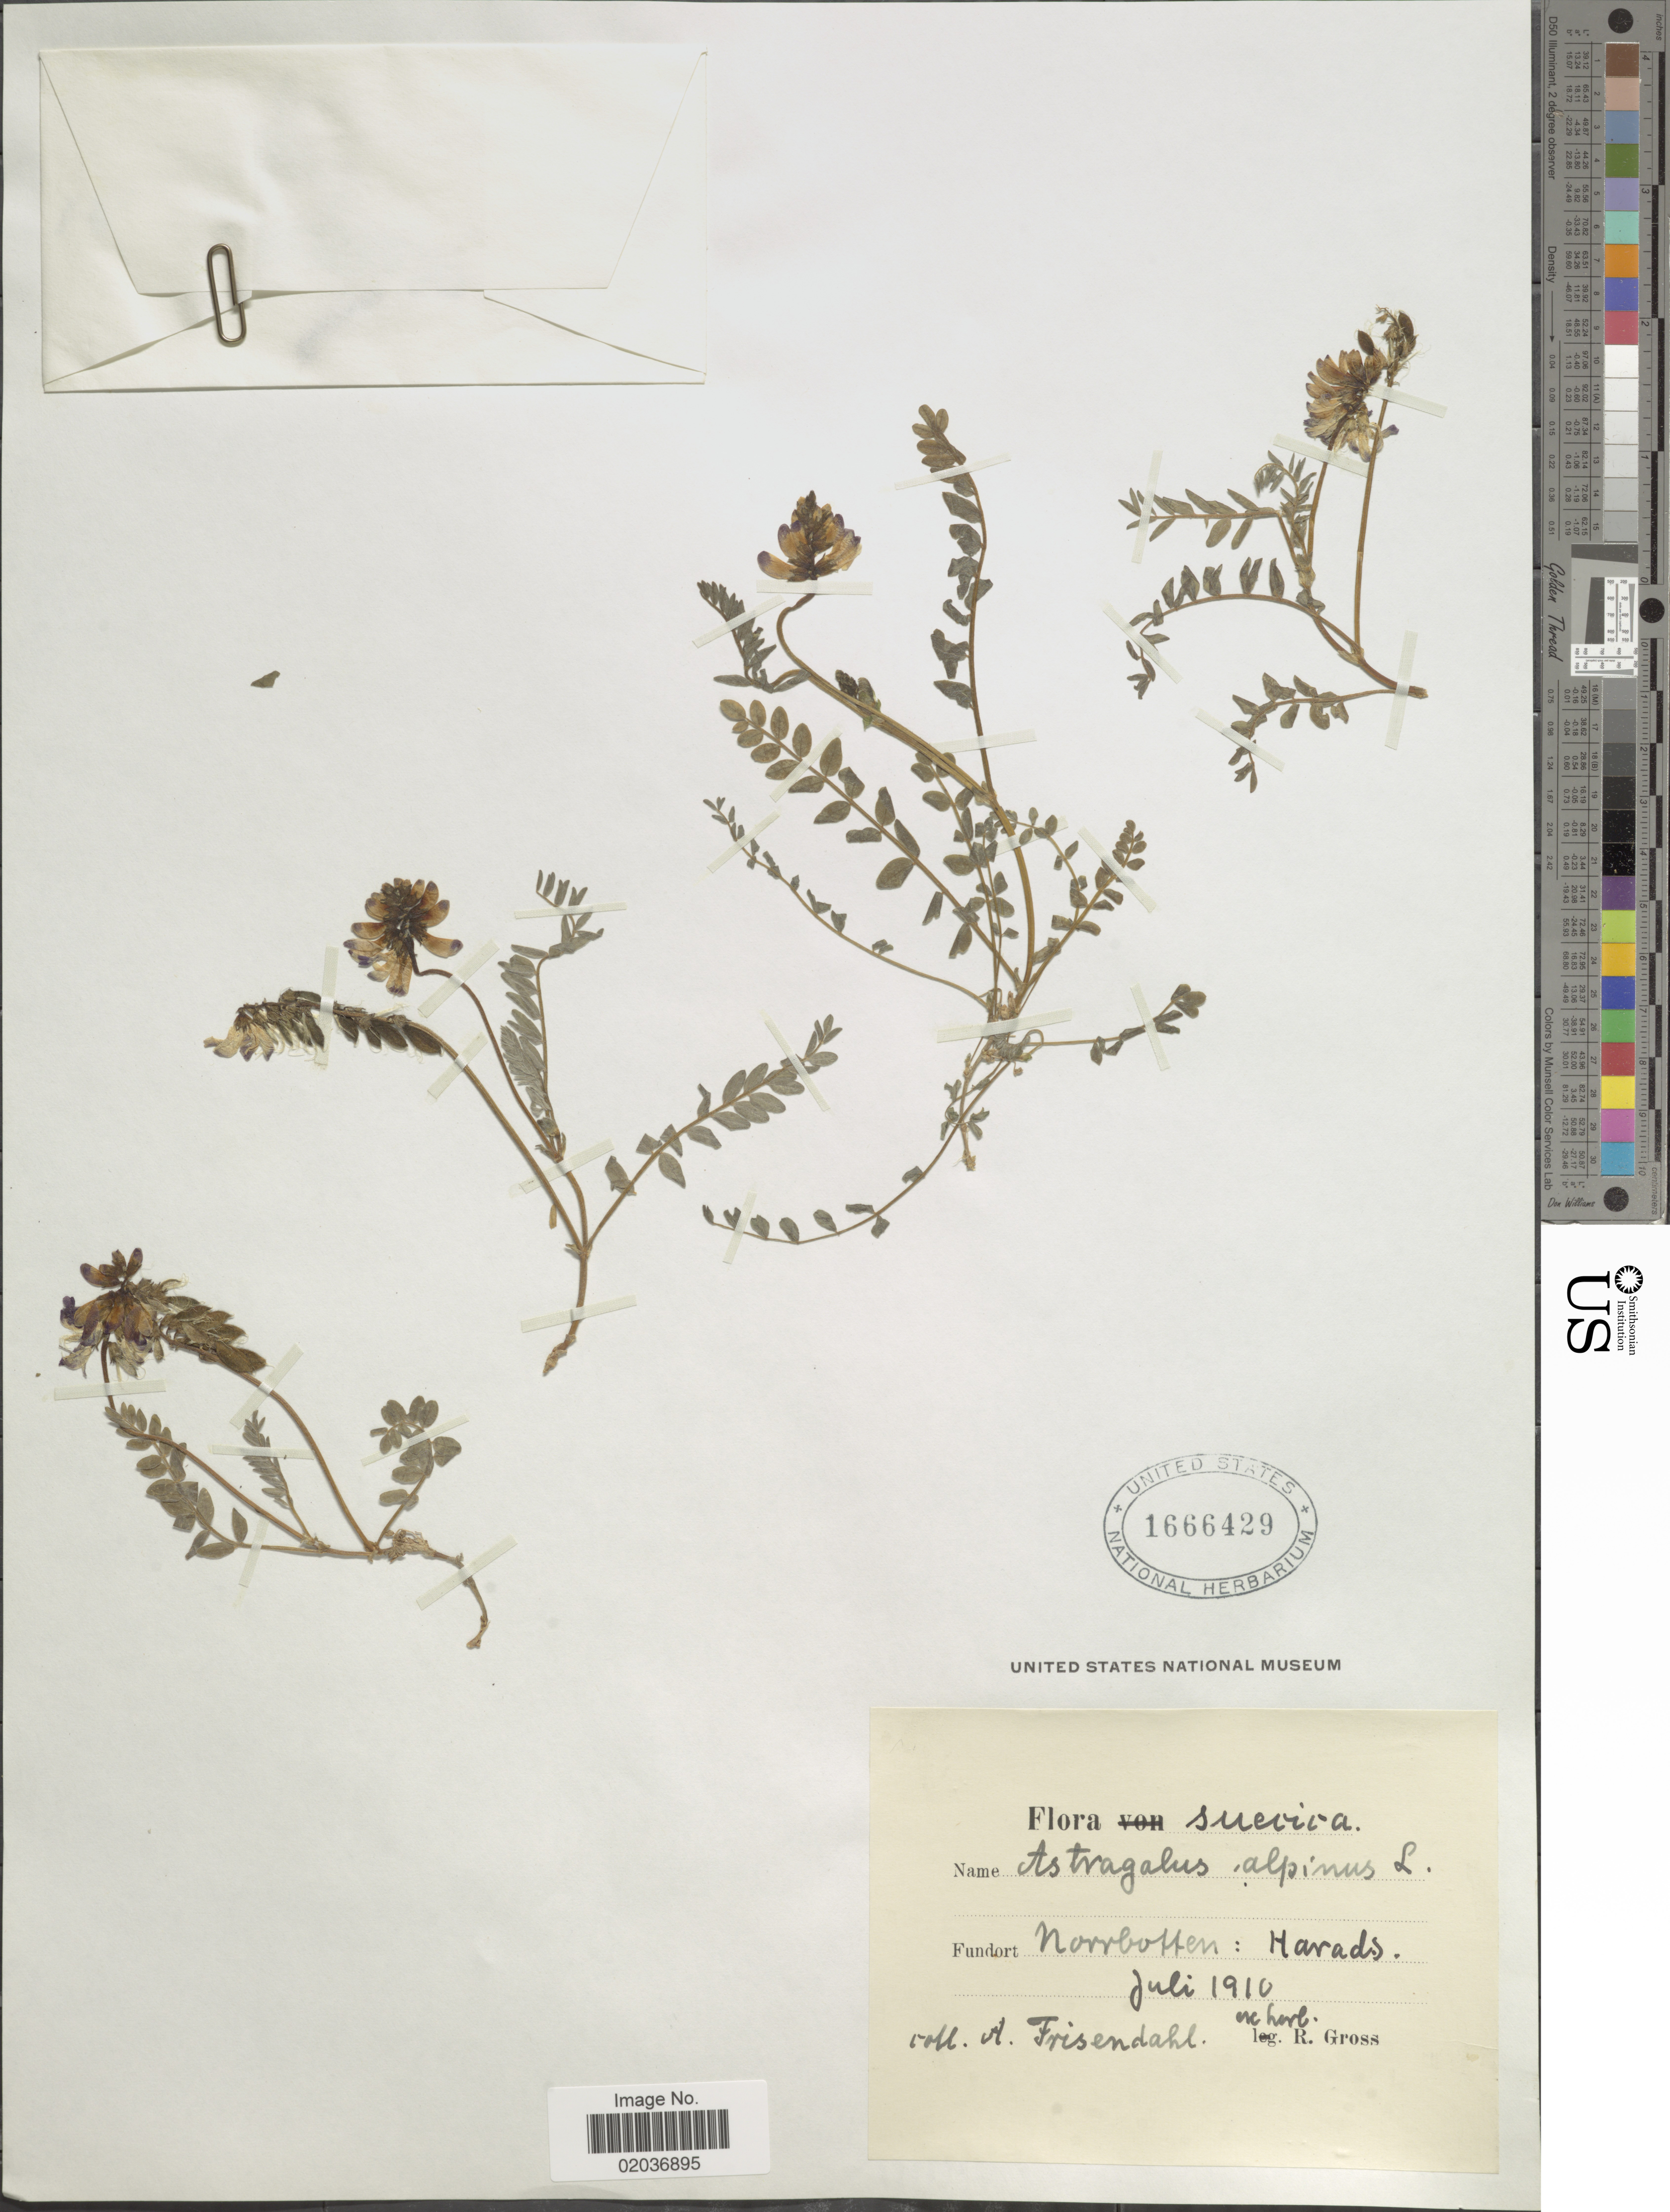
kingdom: Plantae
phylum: Tracheophyta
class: Magnoliopsida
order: Fabales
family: Fabaceae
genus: Astragalus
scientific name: Astragalus alpinus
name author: L.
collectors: A. Frisendahl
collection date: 1910-07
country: Sweden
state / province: Norrbotten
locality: Harads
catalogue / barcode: US 1666429